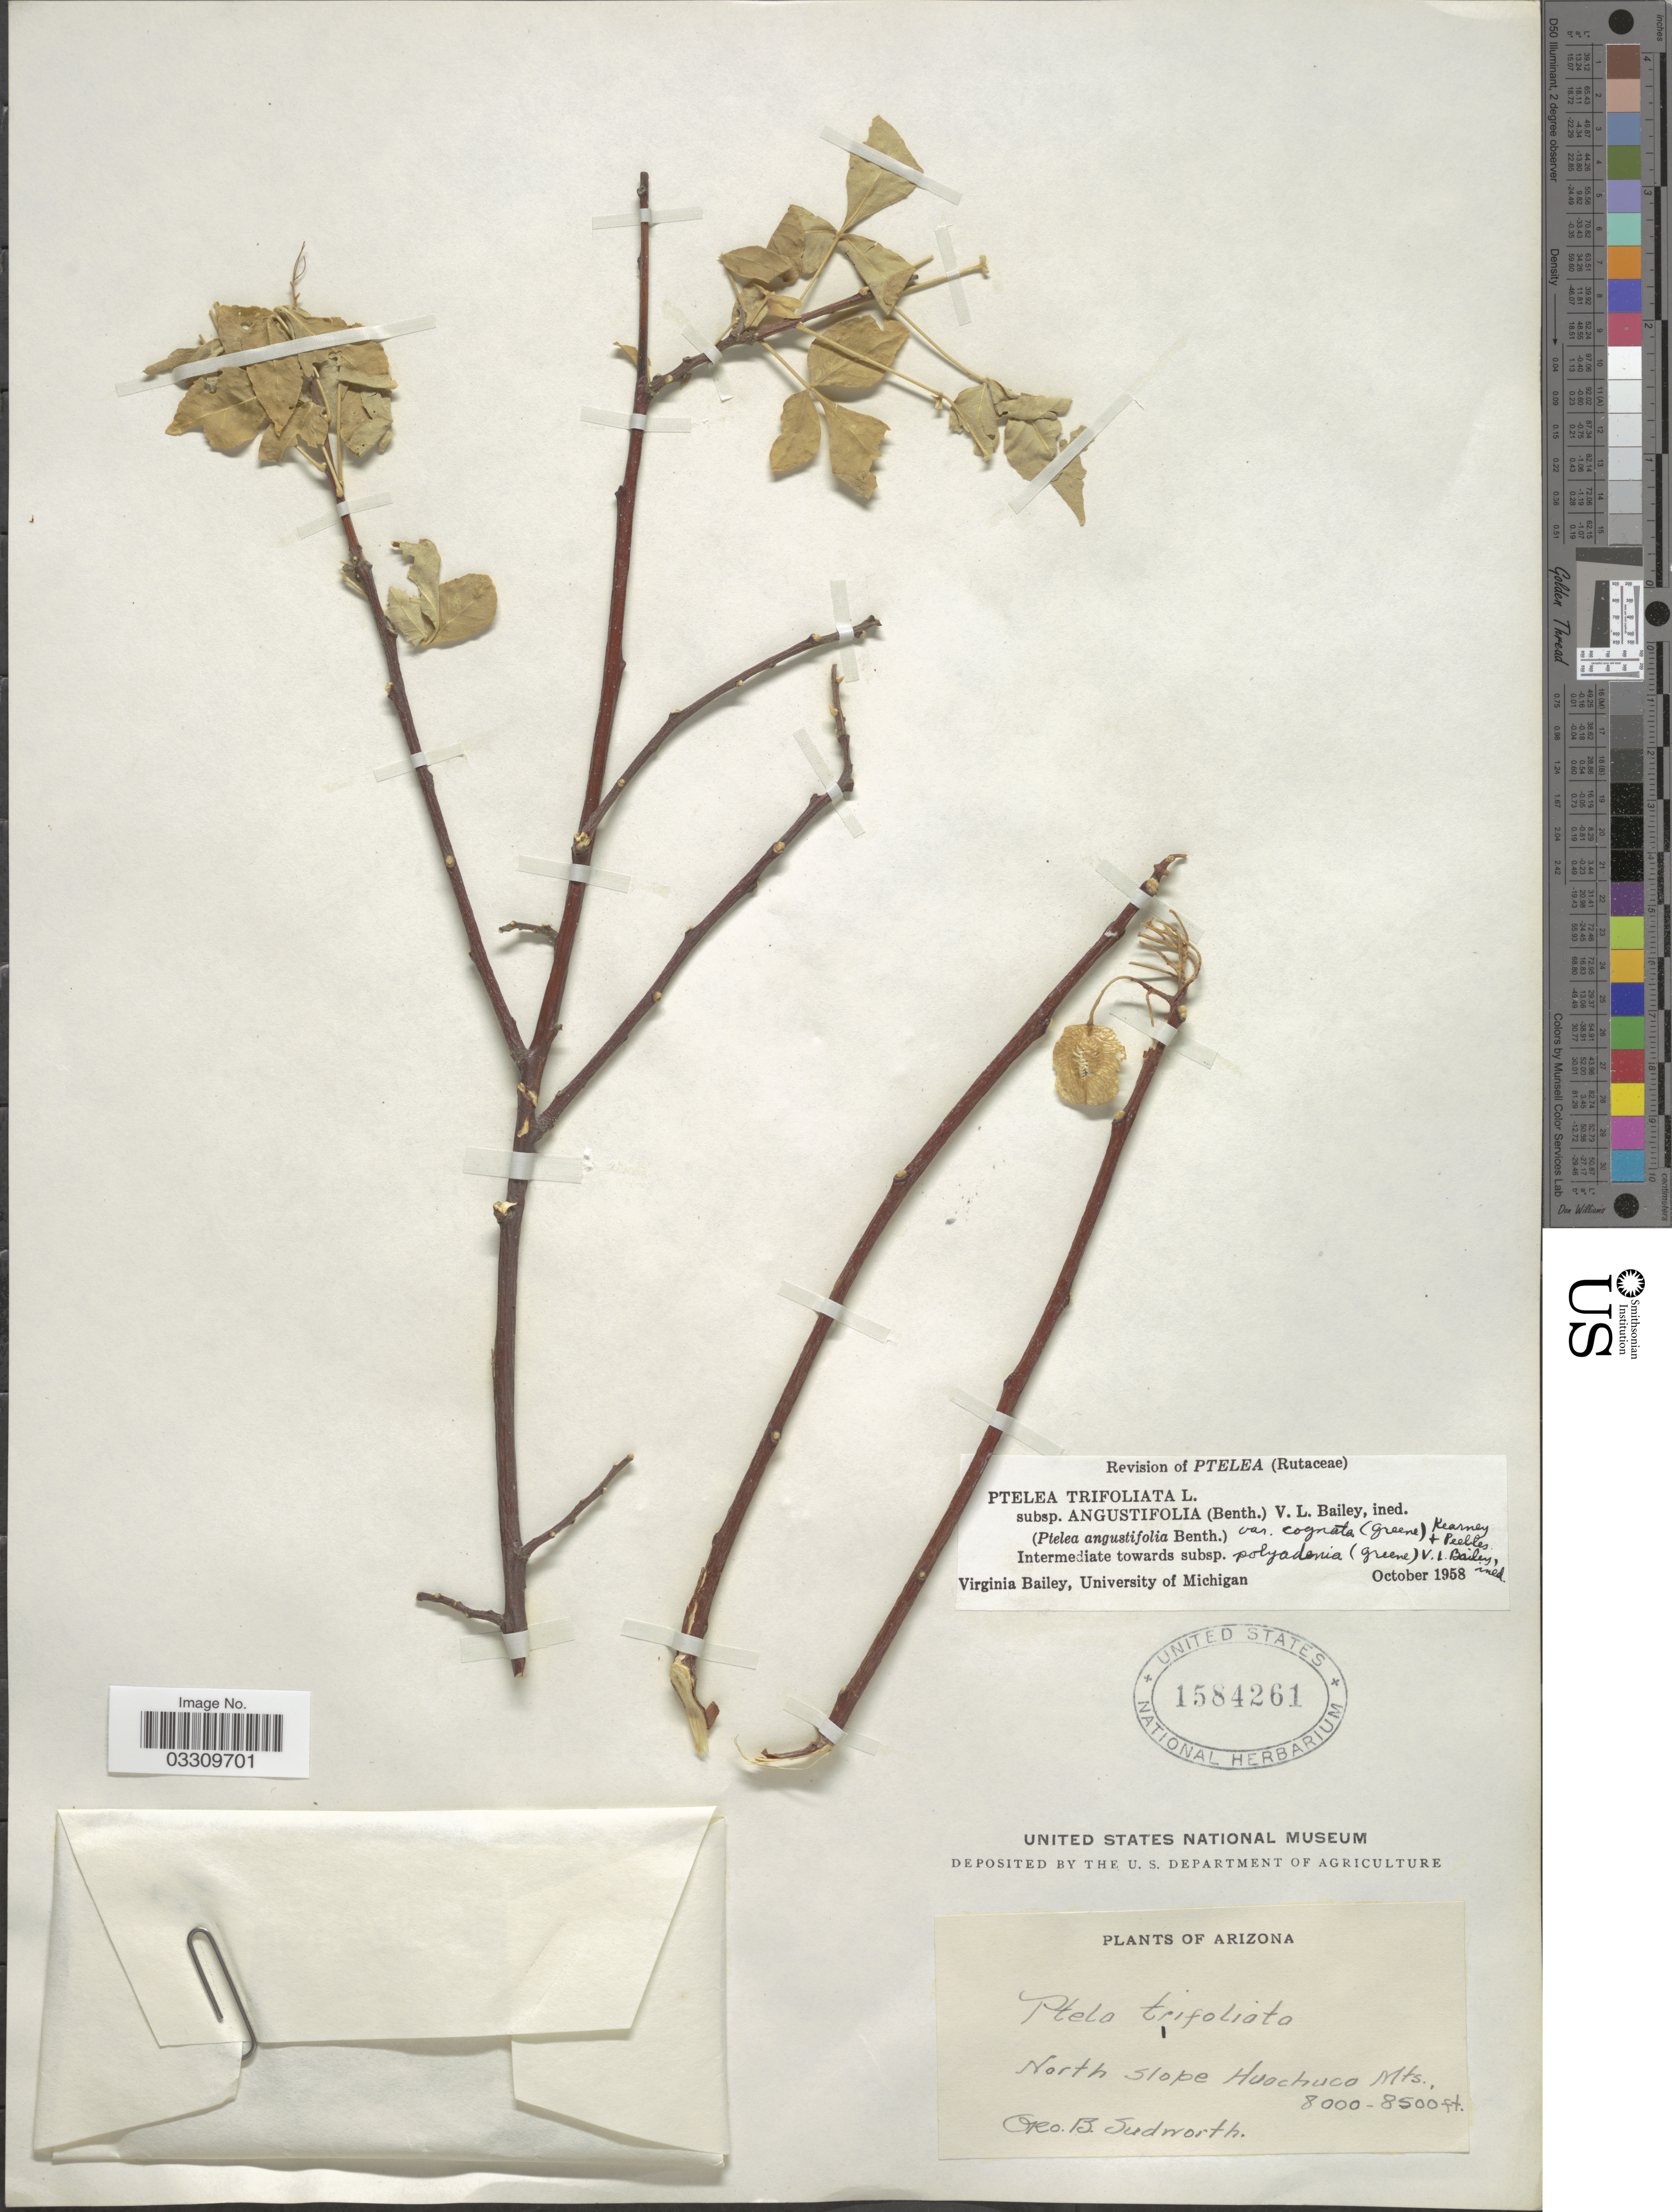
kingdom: Plantae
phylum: Tracheophyta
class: Magnoliopsida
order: Sapindales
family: Rutaceae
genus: Ptelea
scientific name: Ptelea trifoliata var. cognata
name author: (Greene) V. L. Bailey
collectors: G. B. Sudworth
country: United States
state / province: Arizona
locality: North slope Huachuca Mts.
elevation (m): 2438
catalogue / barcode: US 1584261